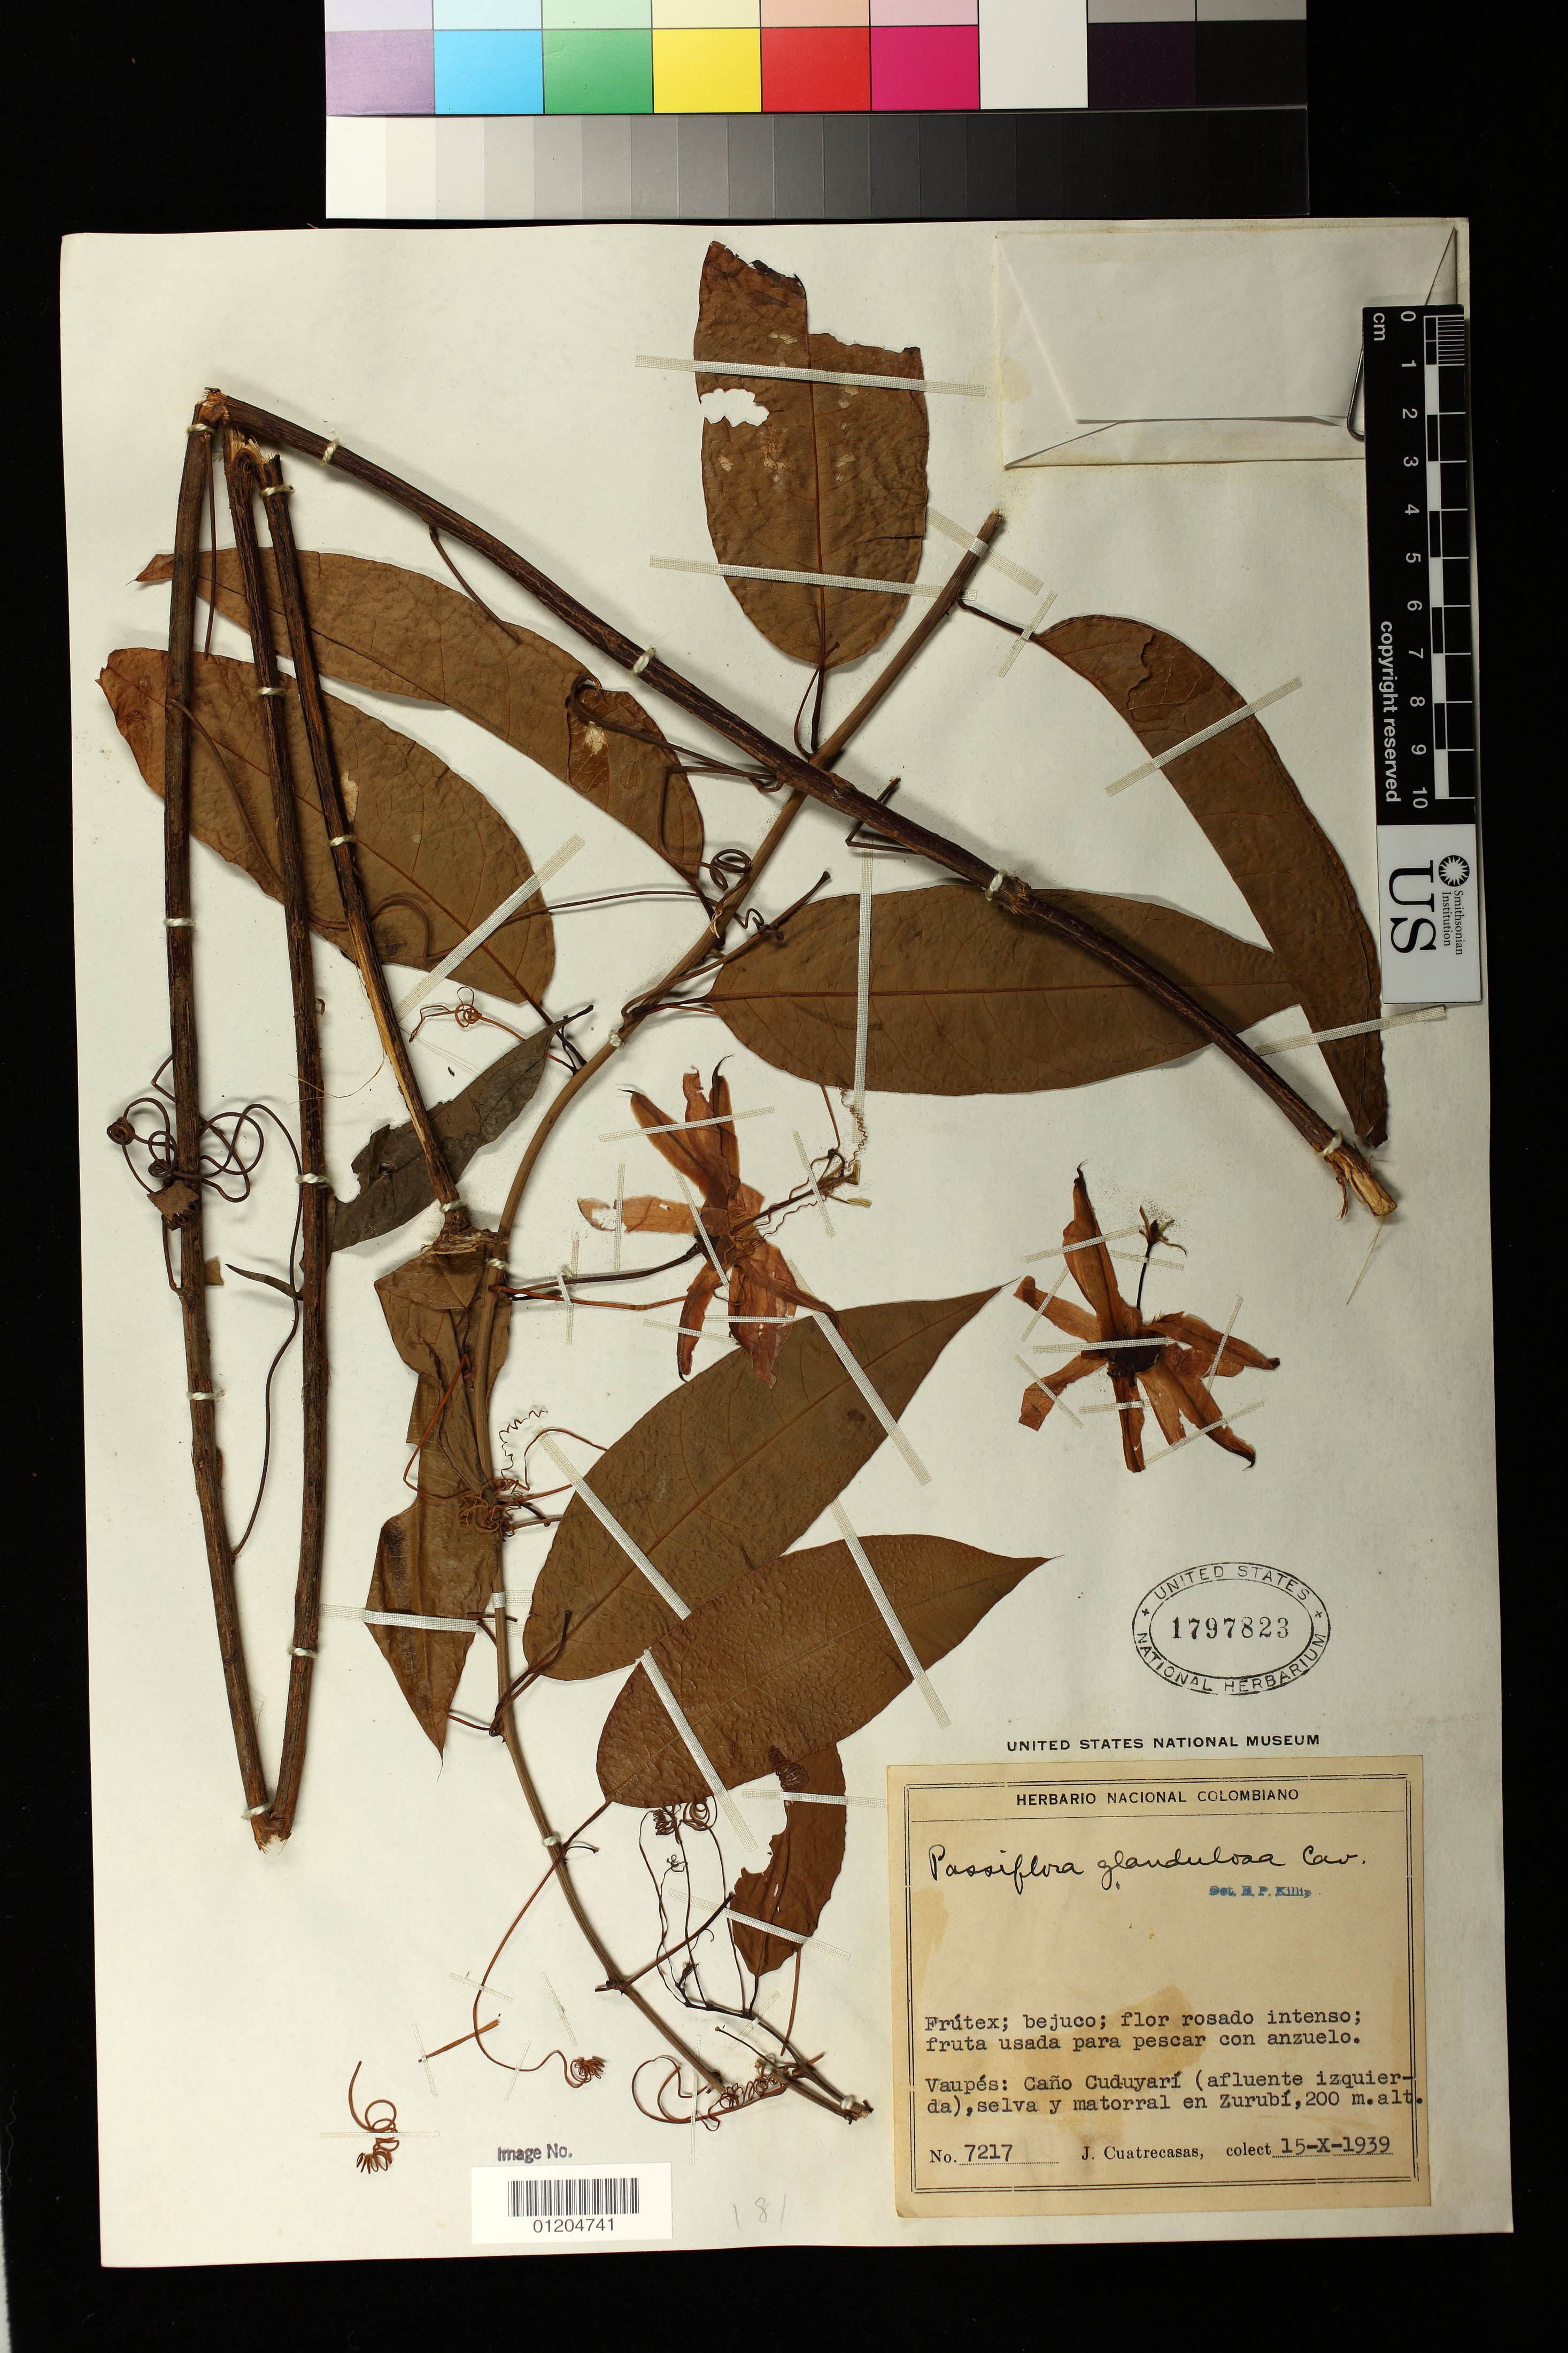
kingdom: Plantae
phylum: Tracheophyta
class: Magnoliopsida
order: Malpighiales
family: Passifloraceae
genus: Passiflora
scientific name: Passiflora variolata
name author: Poepp. & Endl.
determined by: Escobar, L. K. A. de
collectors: J. Cuatrecasas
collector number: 7217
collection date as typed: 15 Oct 1939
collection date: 1939-10-15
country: Colombia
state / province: Vaupés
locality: Caño cuduyari (afluente Izquierda), selva y matorral en zurubi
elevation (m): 200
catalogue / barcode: US 1797823